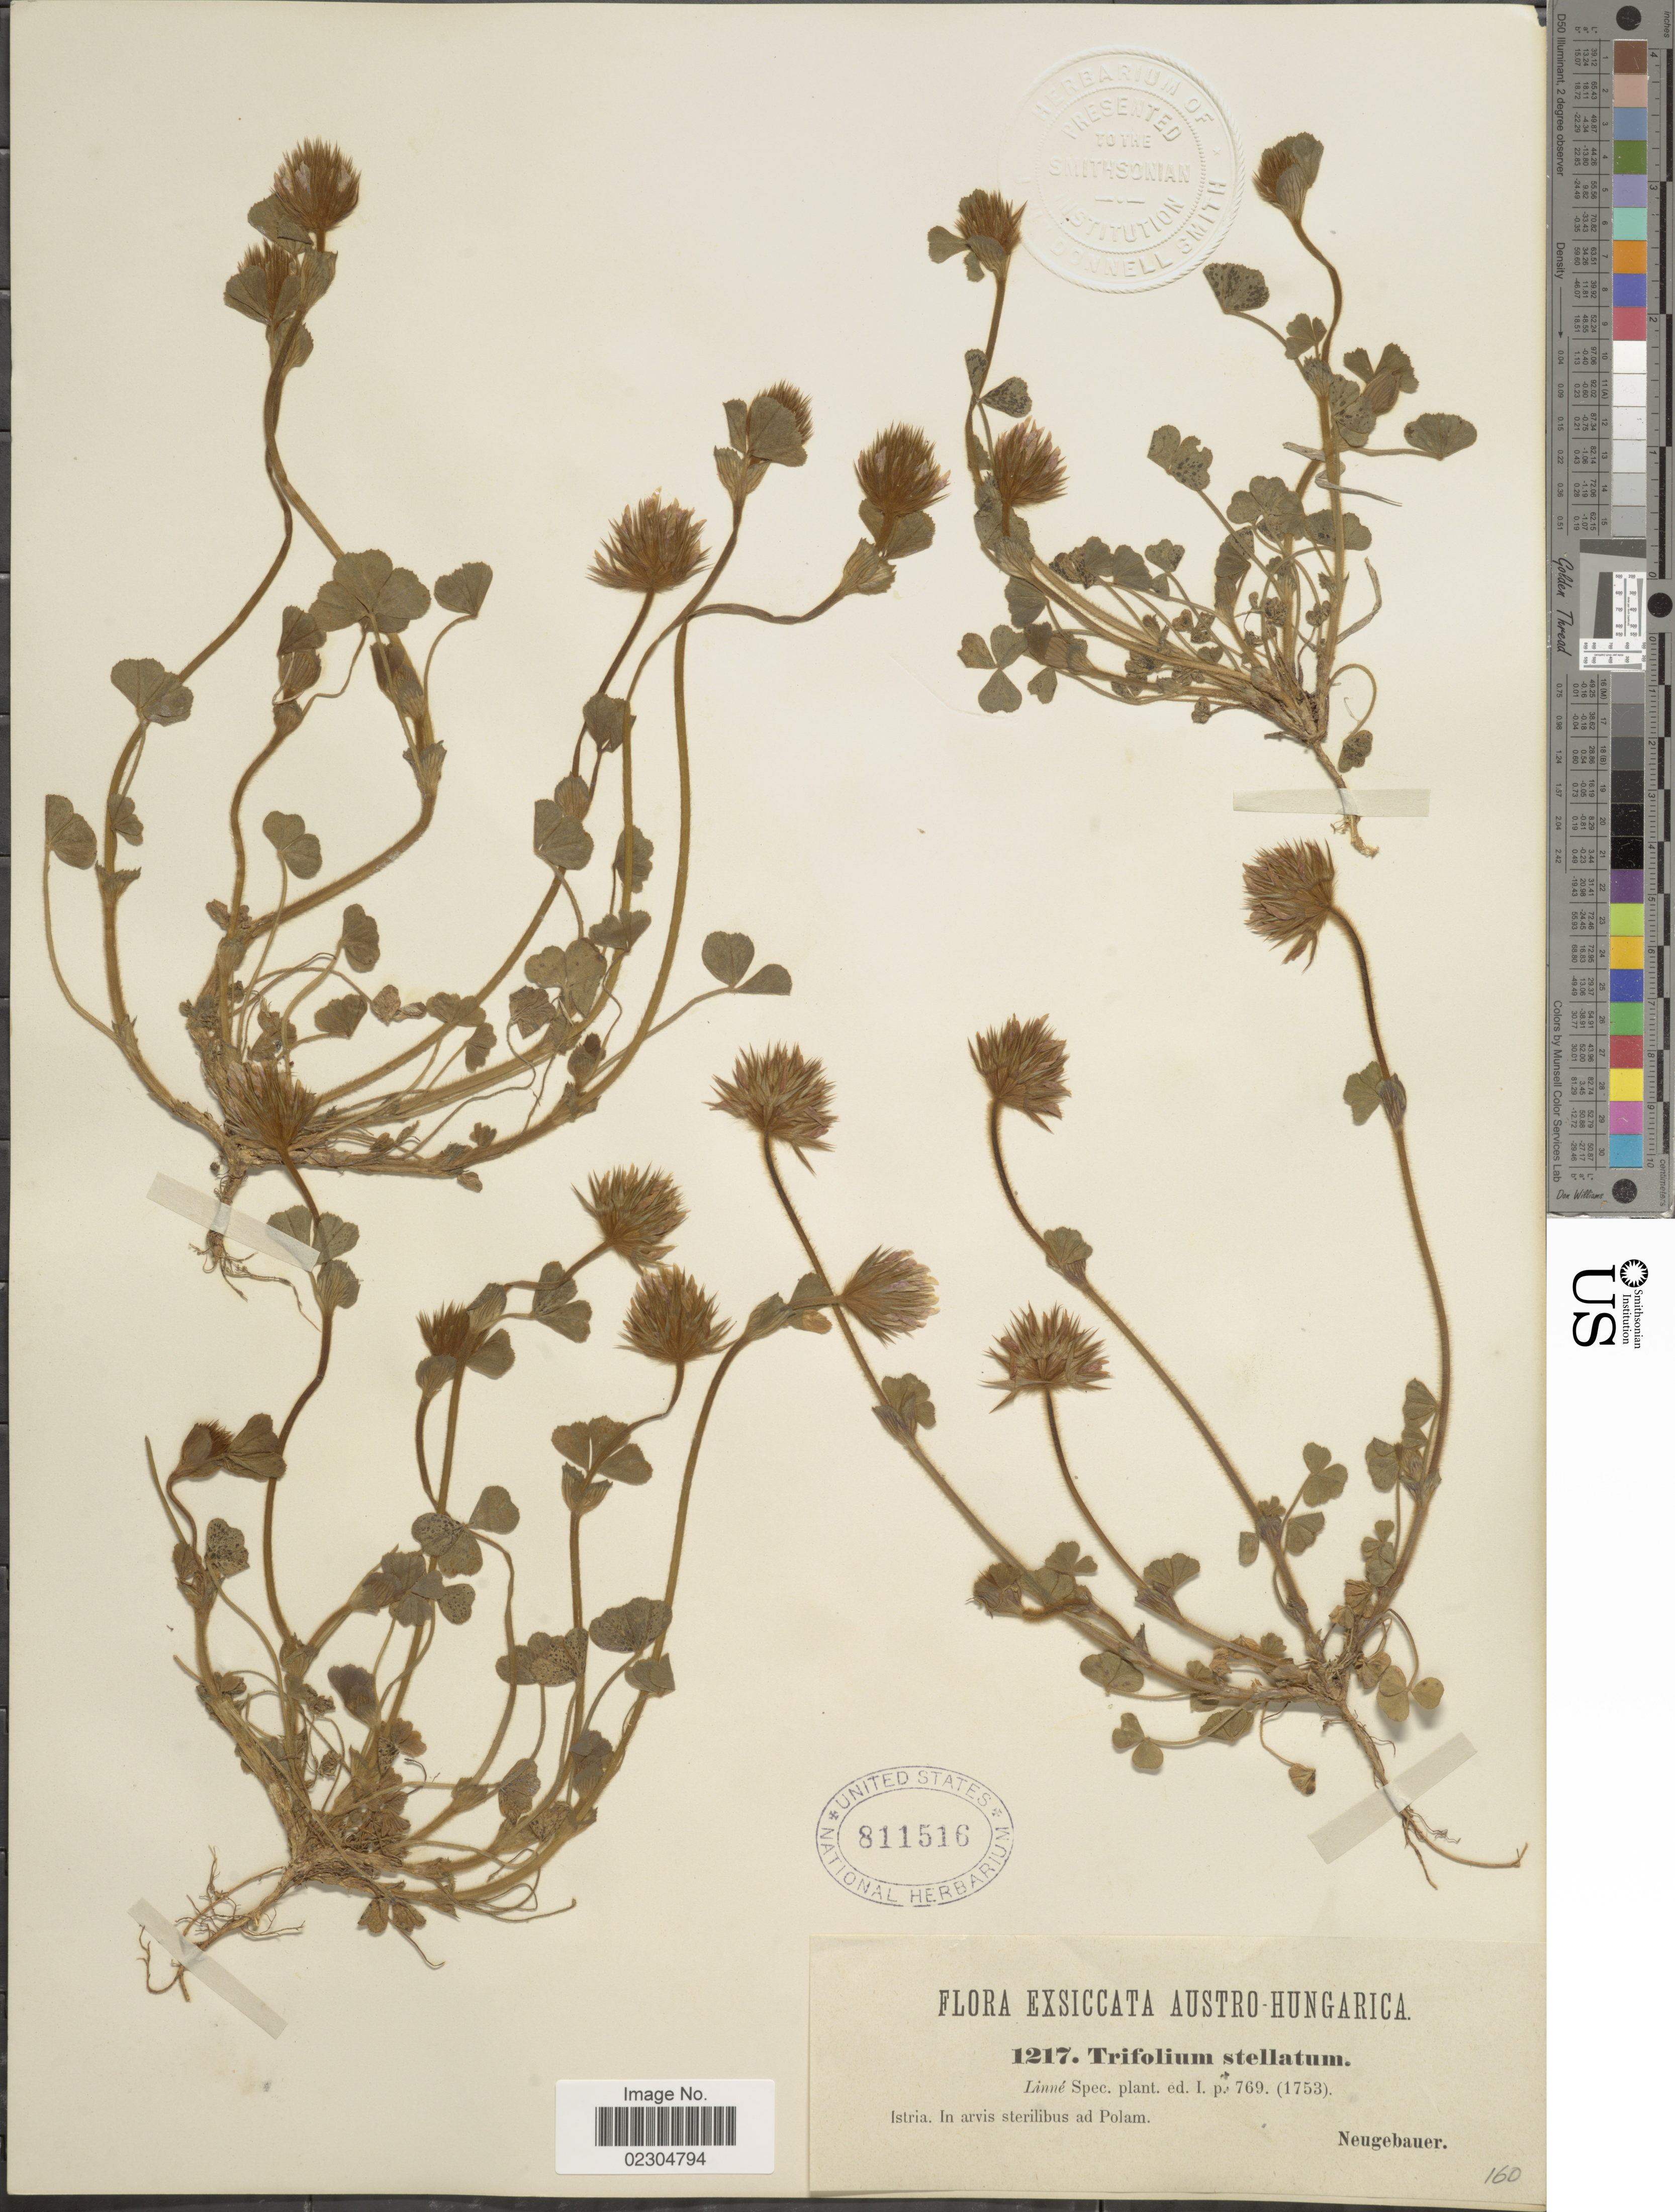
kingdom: Plantae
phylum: Tracheophyta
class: Magnoliopsida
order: Fabales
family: Fabaceae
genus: Trifolium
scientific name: Trifolium stellatum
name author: L.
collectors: Neugebauer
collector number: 1217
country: Croatia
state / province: Istria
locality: Polam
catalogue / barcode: US 811516